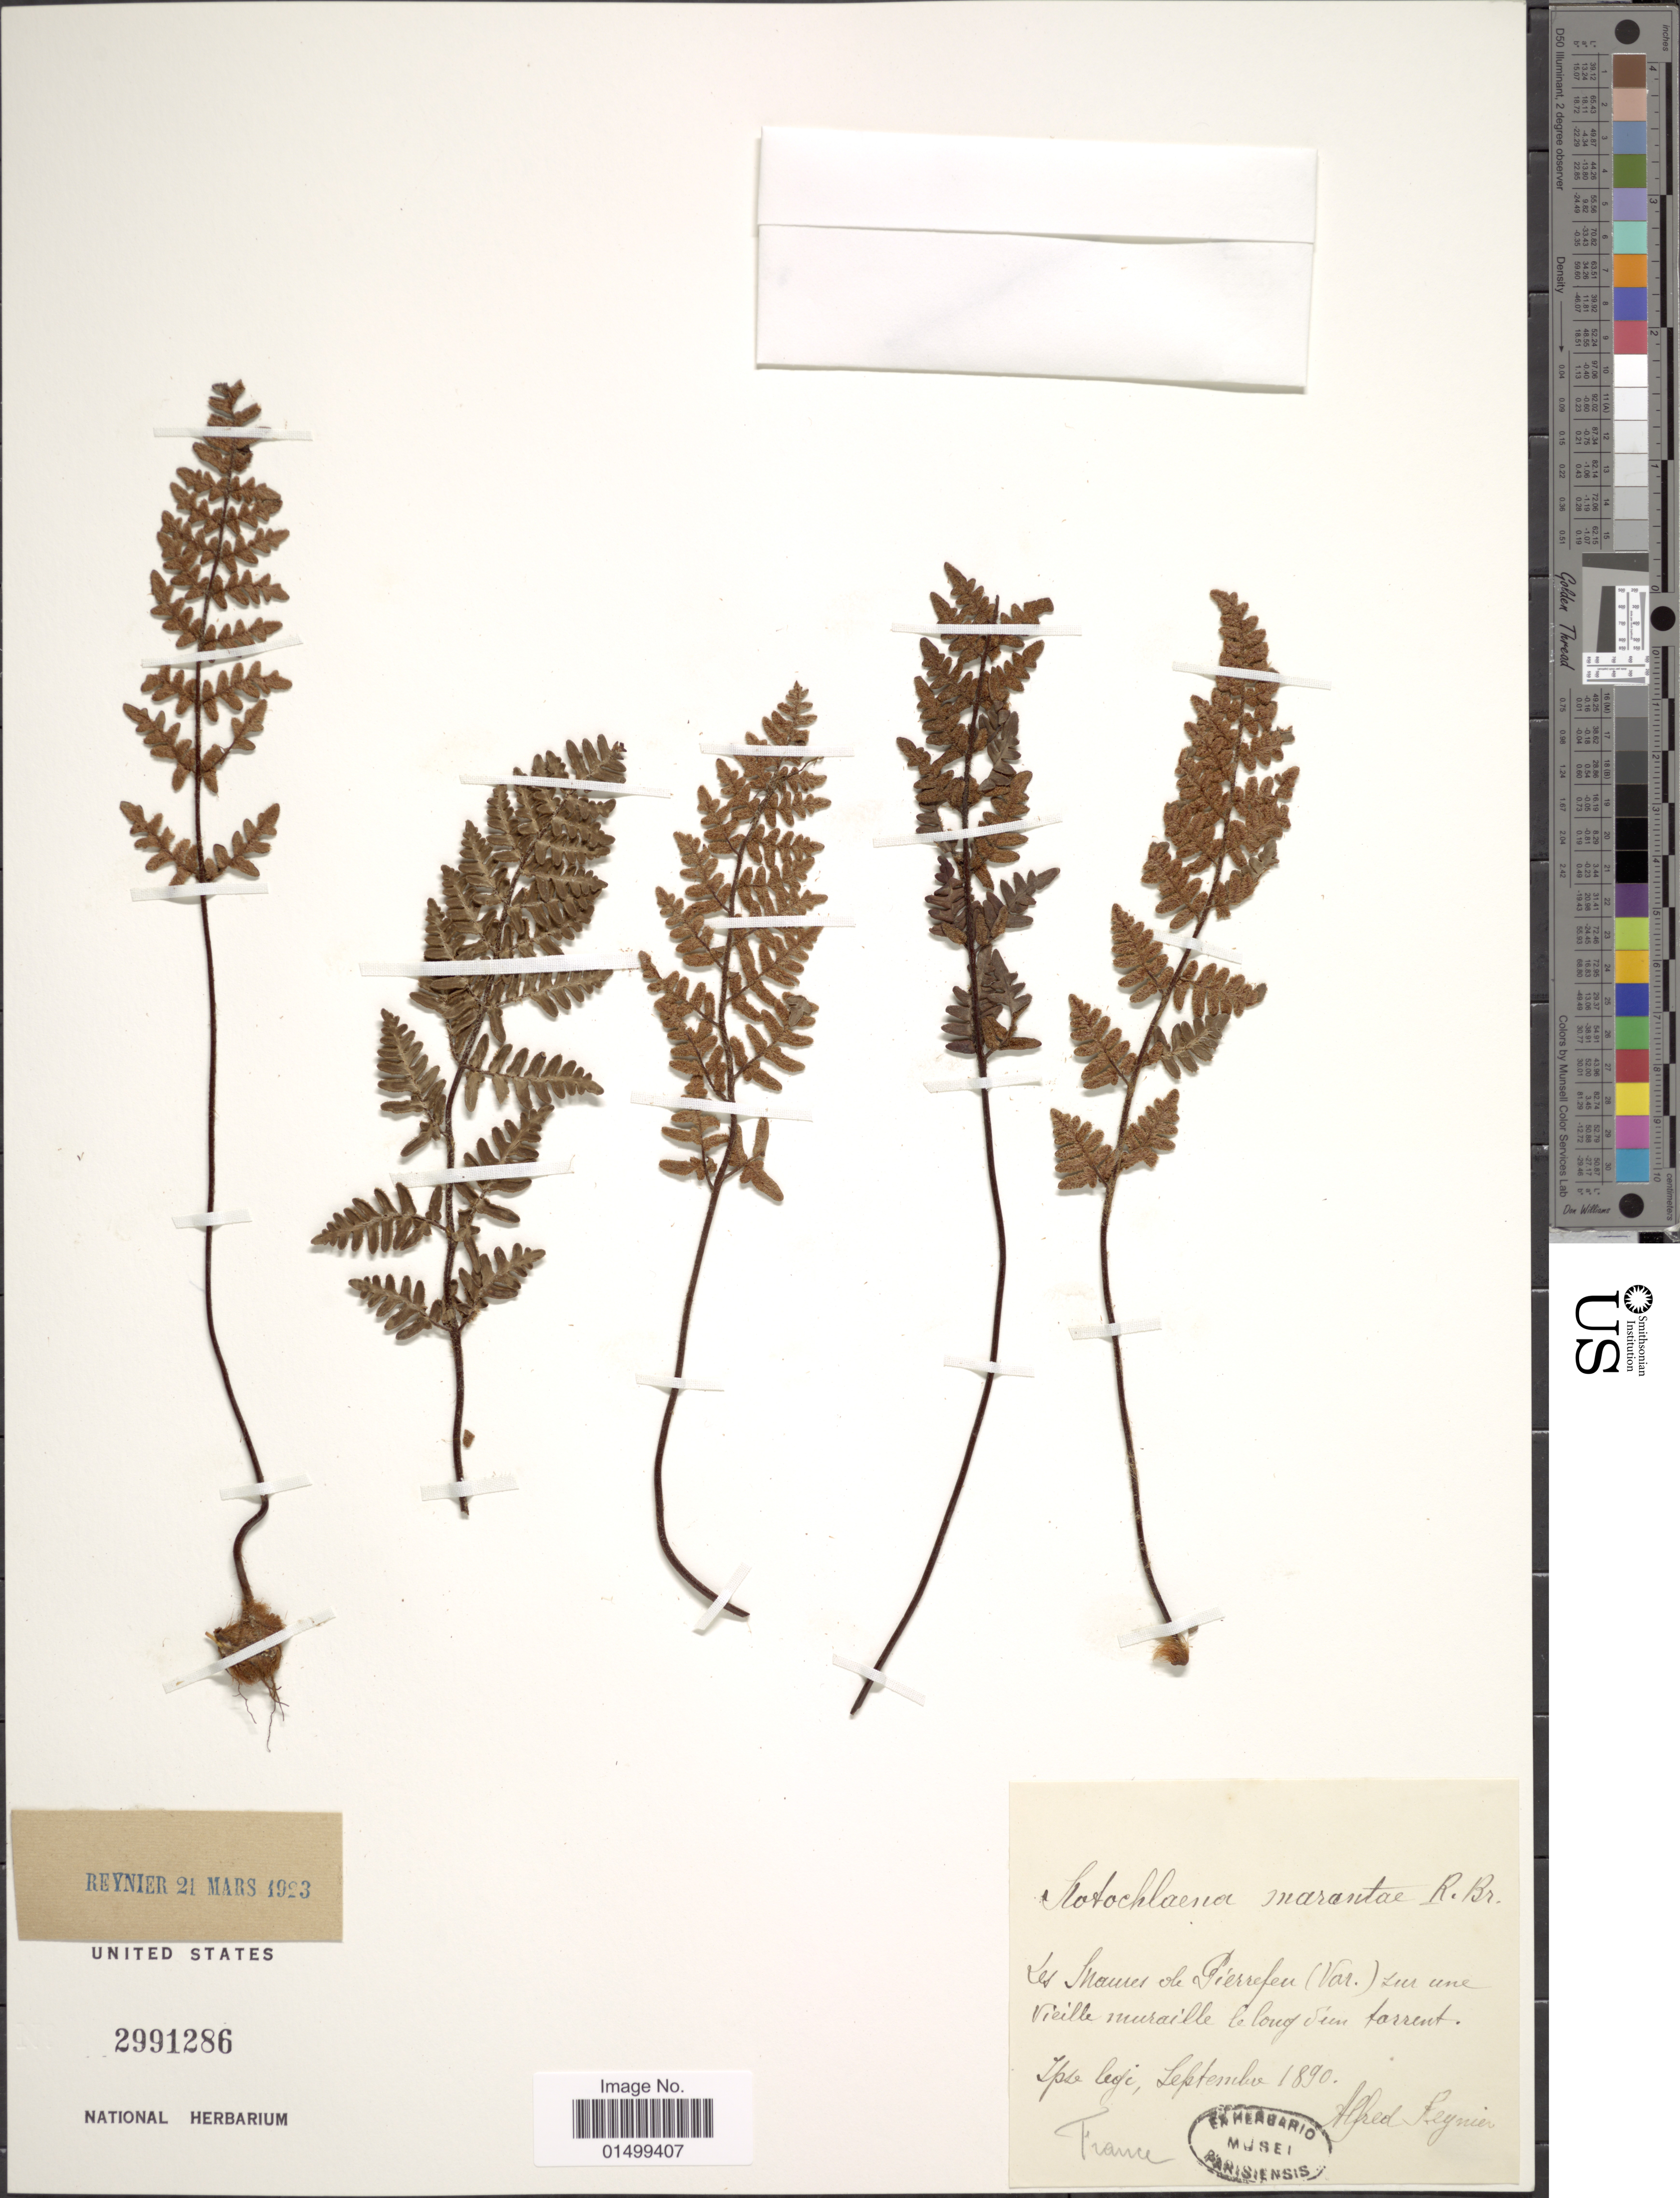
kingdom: Plantae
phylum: Tracheophyta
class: Polypodiopsida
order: Polypodiales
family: Pteridaceae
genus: Cheilanthes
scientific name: Cheilanthes marantae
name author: Domin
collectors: A. Reynier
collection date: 1890-09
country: France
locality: Les Maures de Pierrede zur ame vieille muraille le long dun forrent. [interpreted]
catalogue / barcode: US 2991286